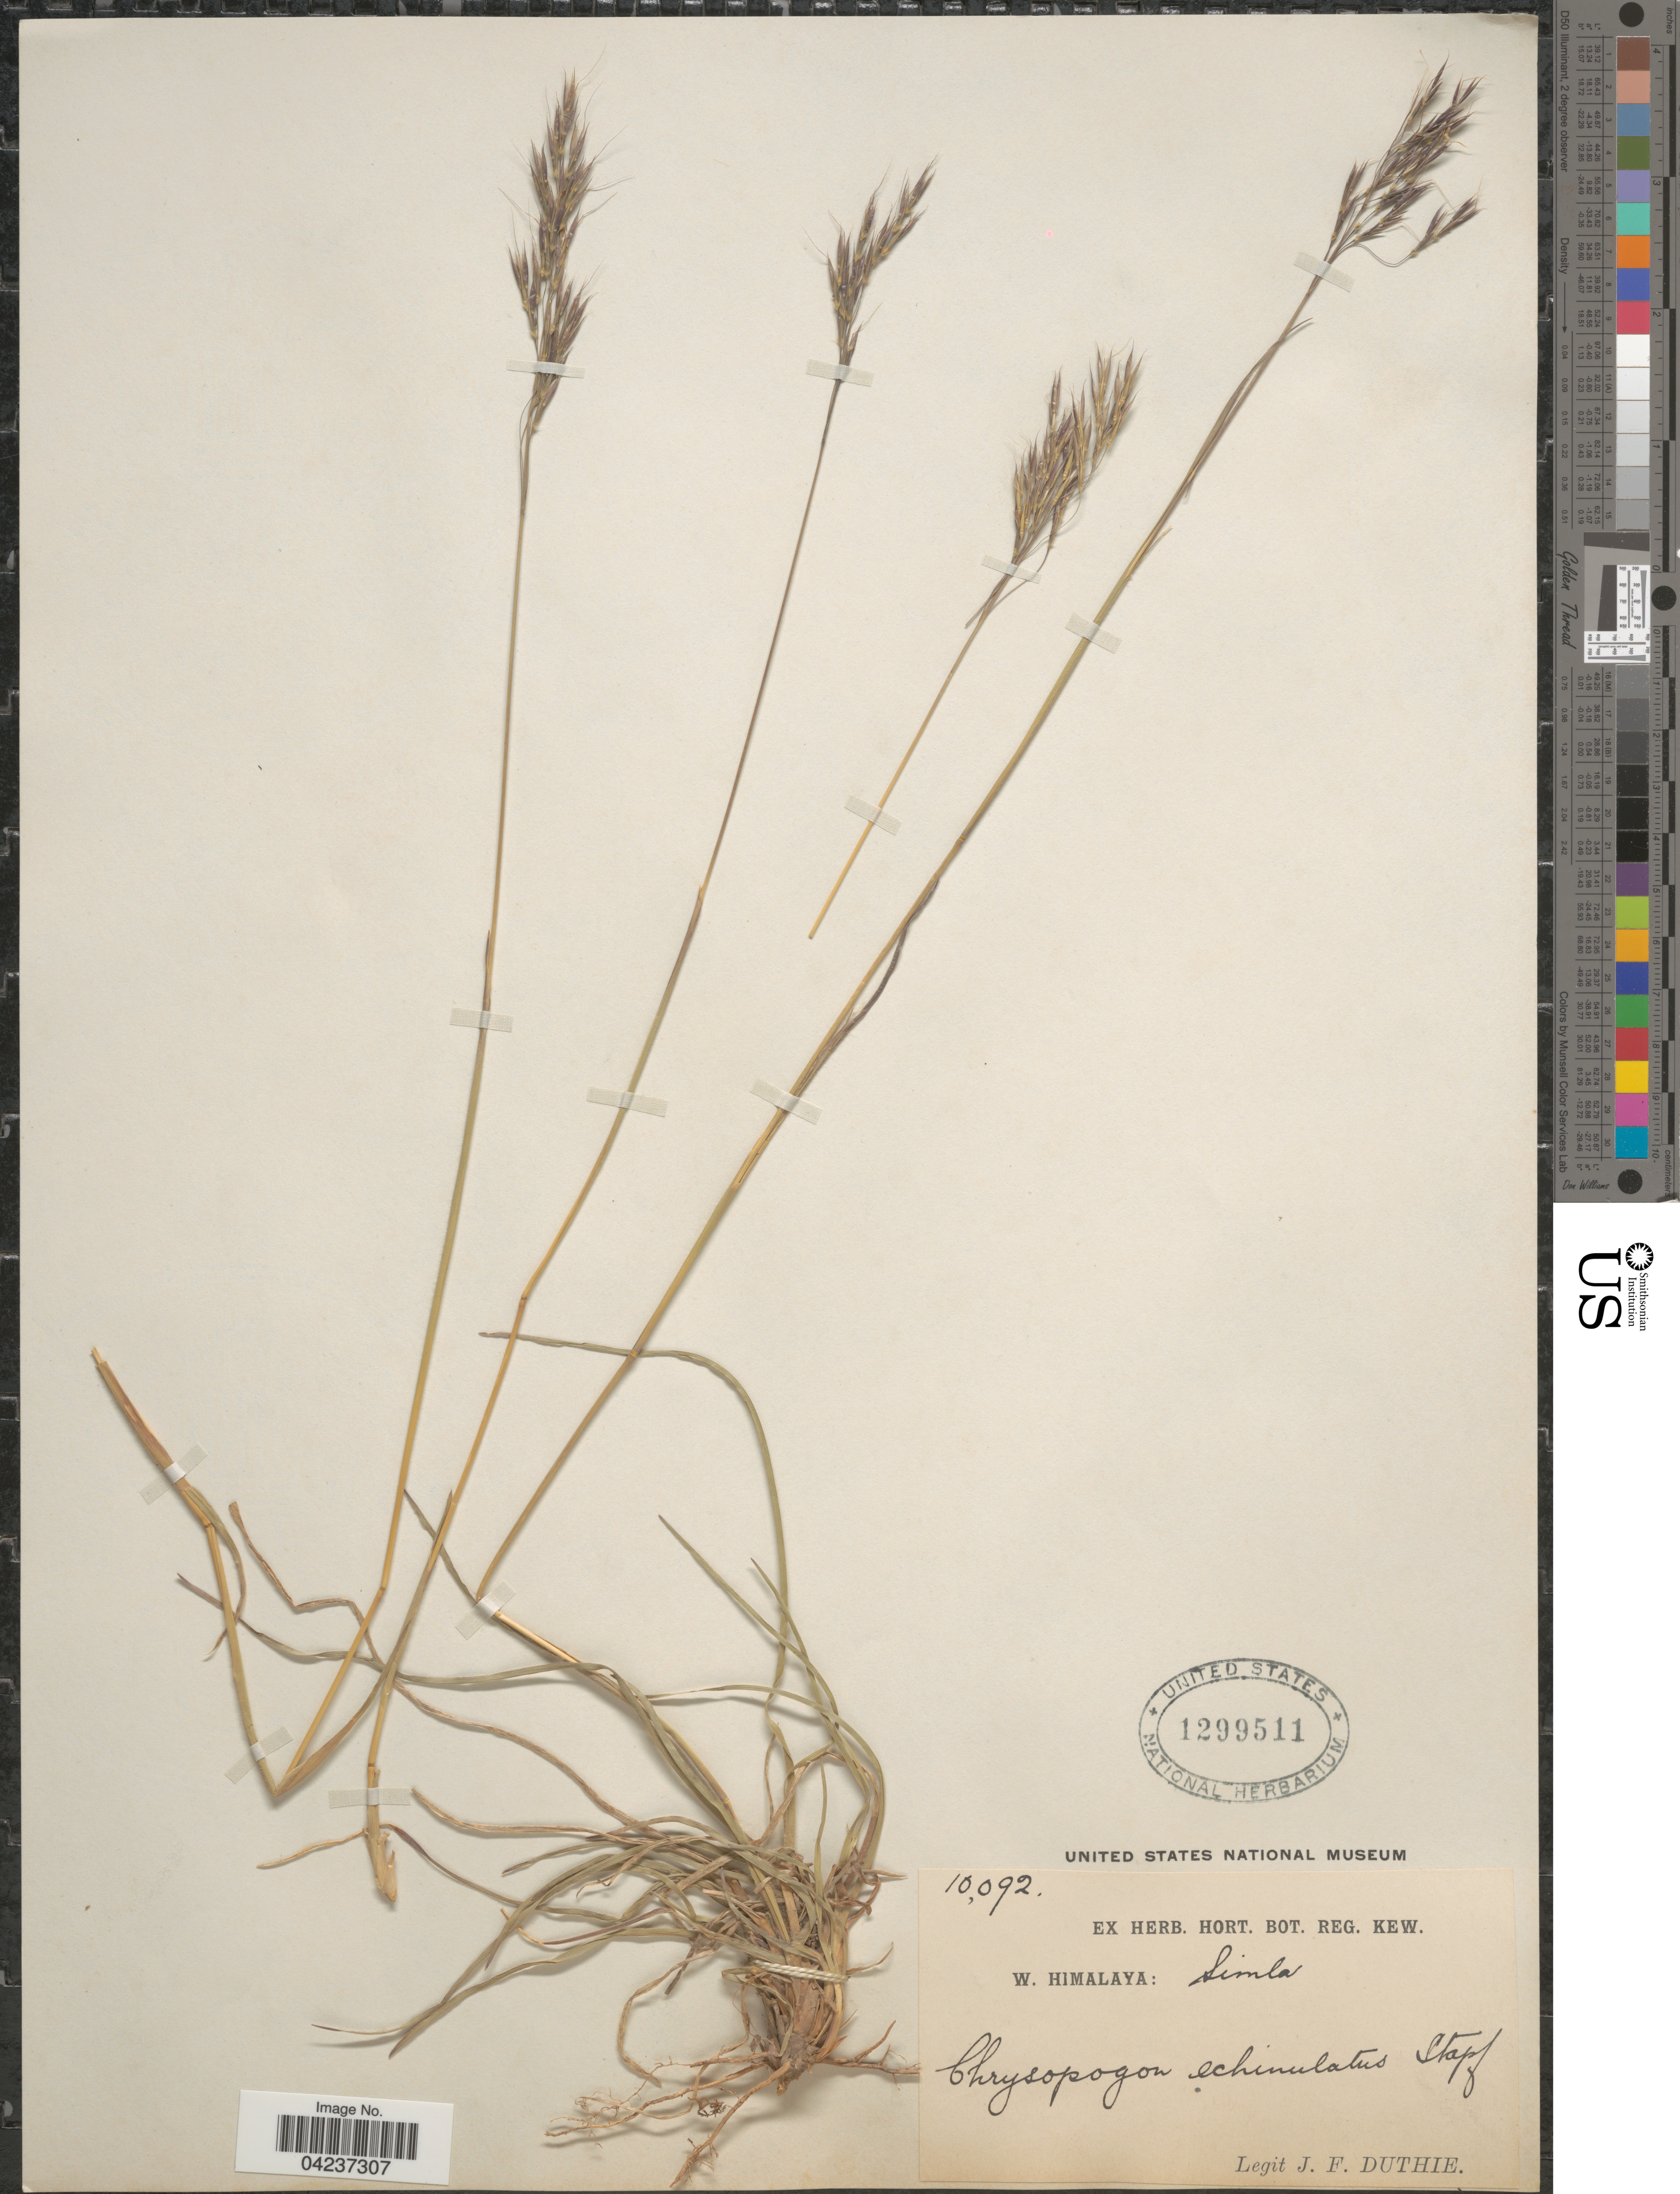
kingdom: Plantae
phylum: Tracheophyta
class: Liliopsida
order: Poales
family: Poaceae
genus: Chrysopogon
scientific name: Chrysopogon hackelii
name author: (Hook. f.) C.E.C. Fisch.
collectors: J. F. Duthie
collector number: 10092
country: India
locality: W. Himalaya: Simla.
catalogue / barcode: US 1299511